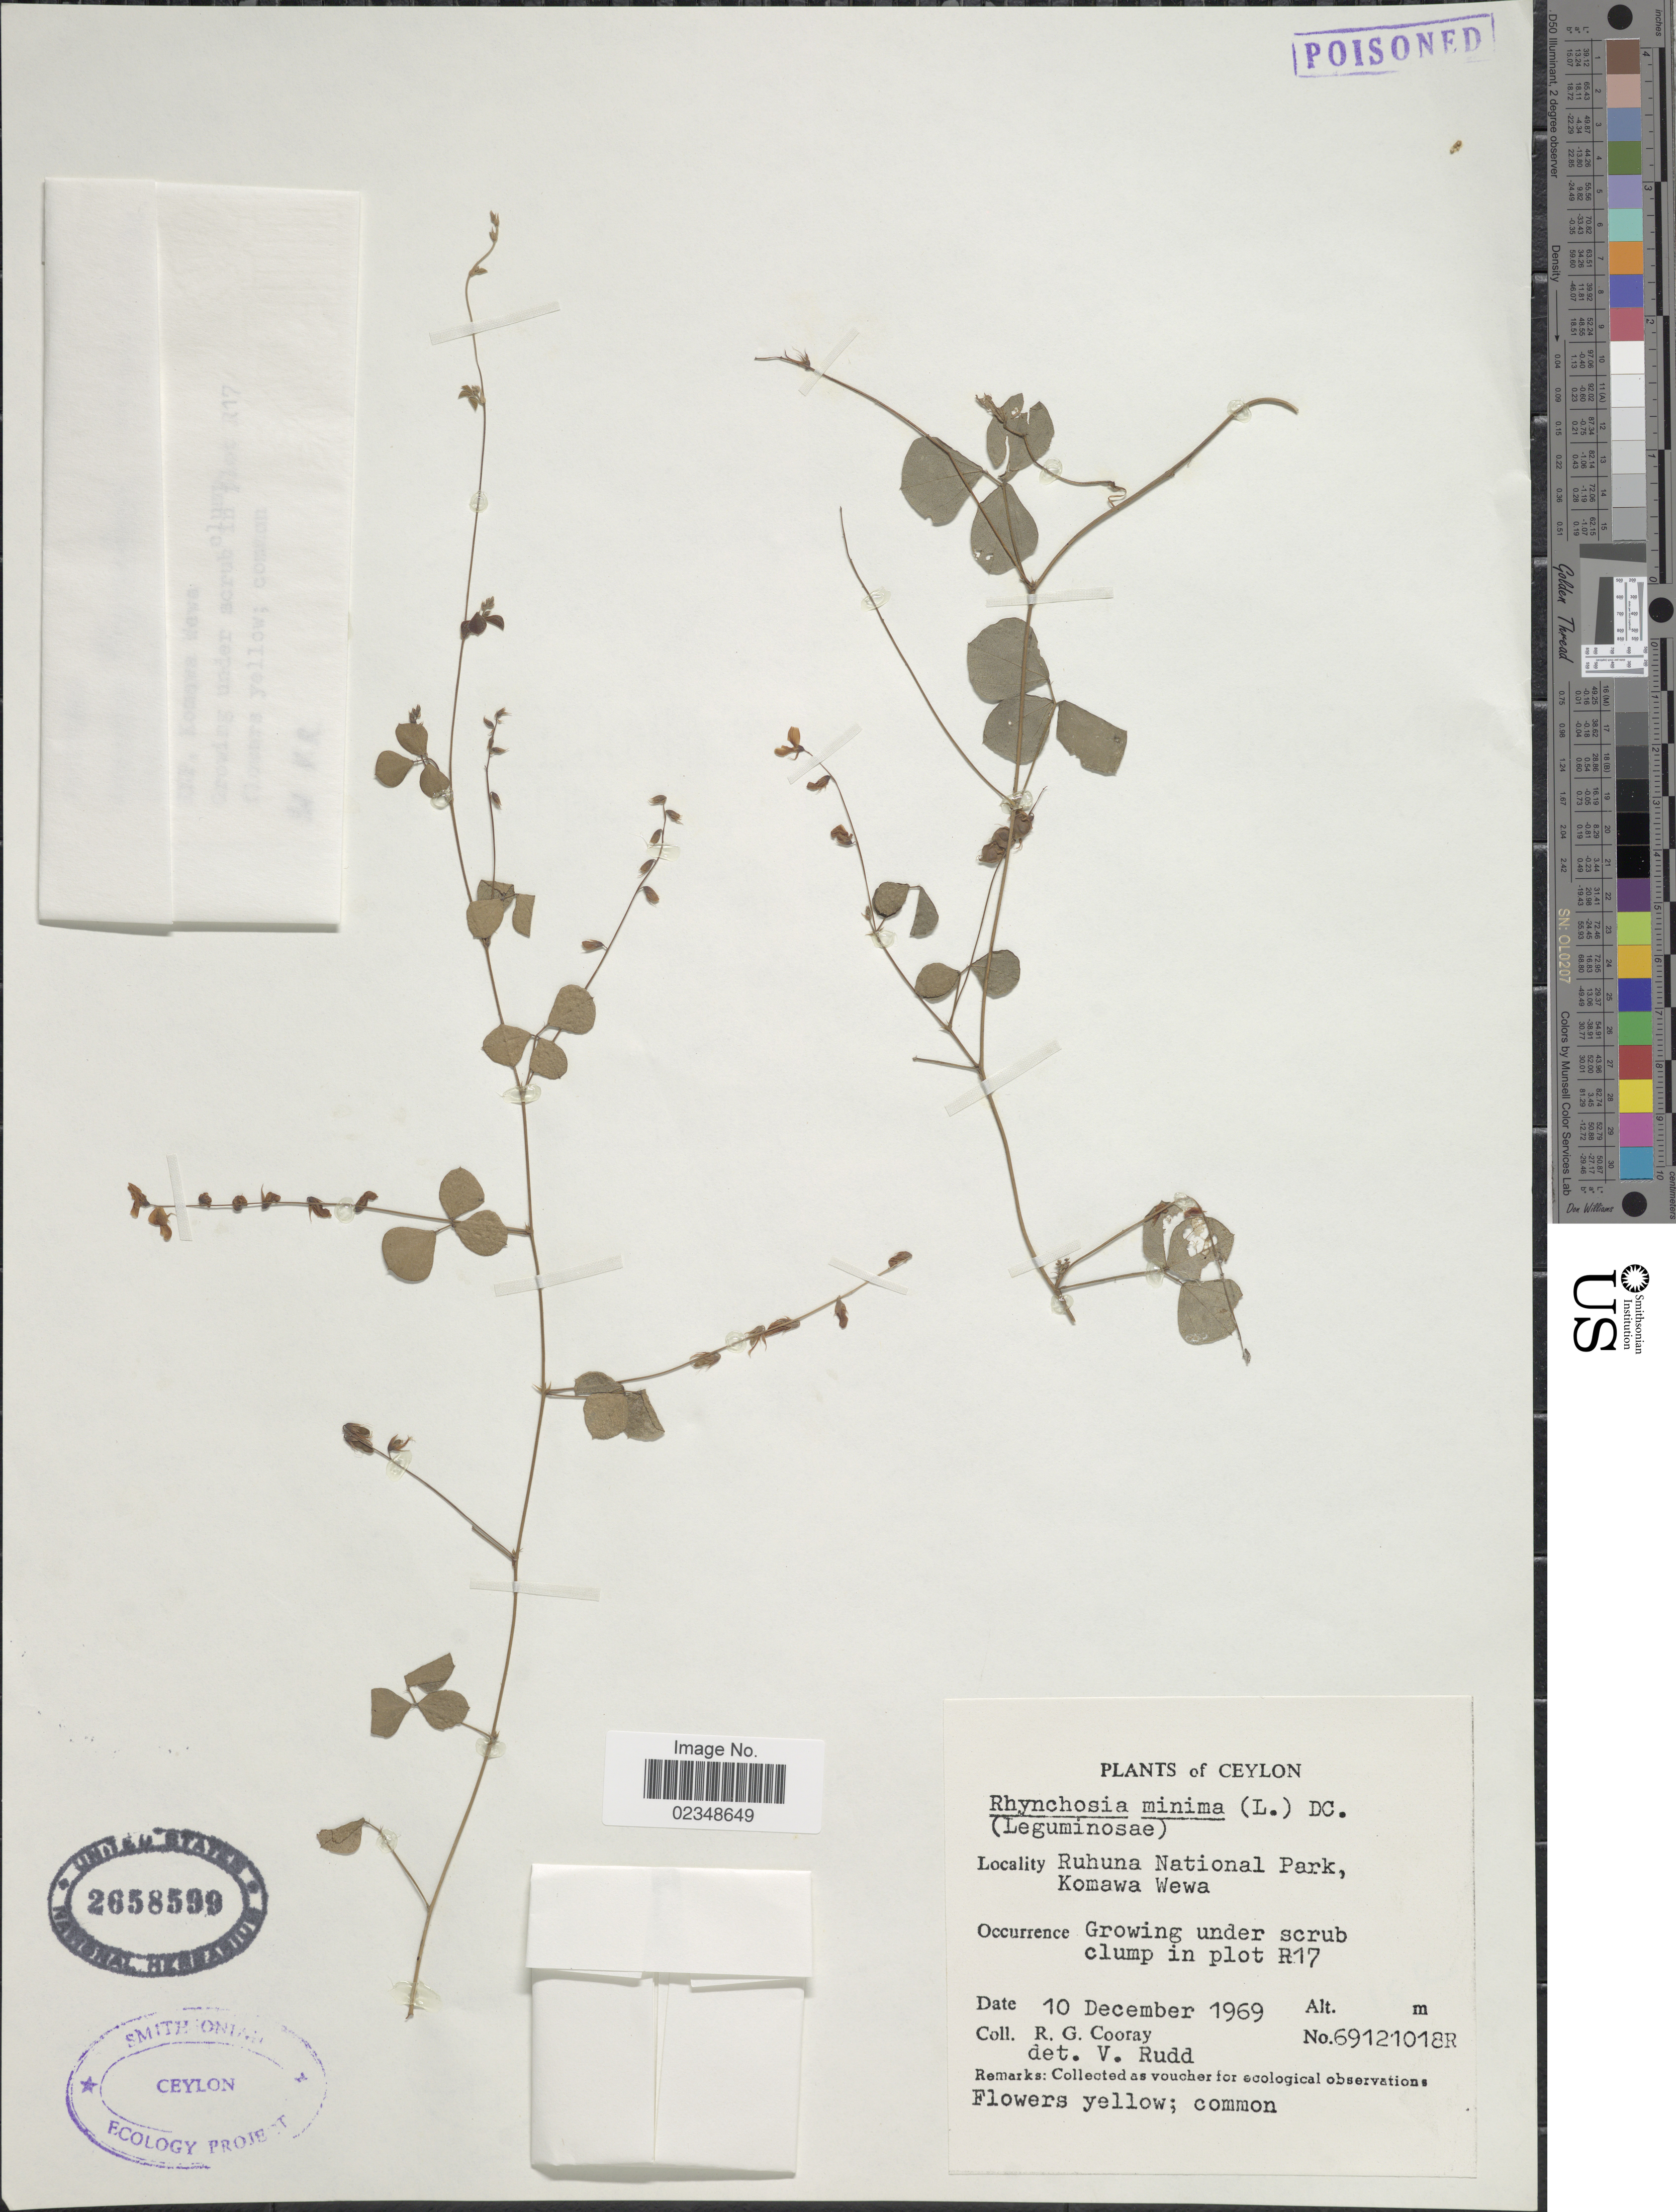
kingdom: Plantae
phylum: Tracheophyta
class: Magnoliopsida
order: Fabales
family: Fabaceae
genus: Rhynchosia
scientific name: Rhynchosia minima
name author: (L.) DC.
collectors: R. Cooray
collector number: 69121018R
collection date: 1969-12-10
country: Sri Lanka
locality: Ceylon, Ruhuna National Park, Kowawa Wewa, Growing under scrub clump in plot #17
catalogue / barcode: US 2658599